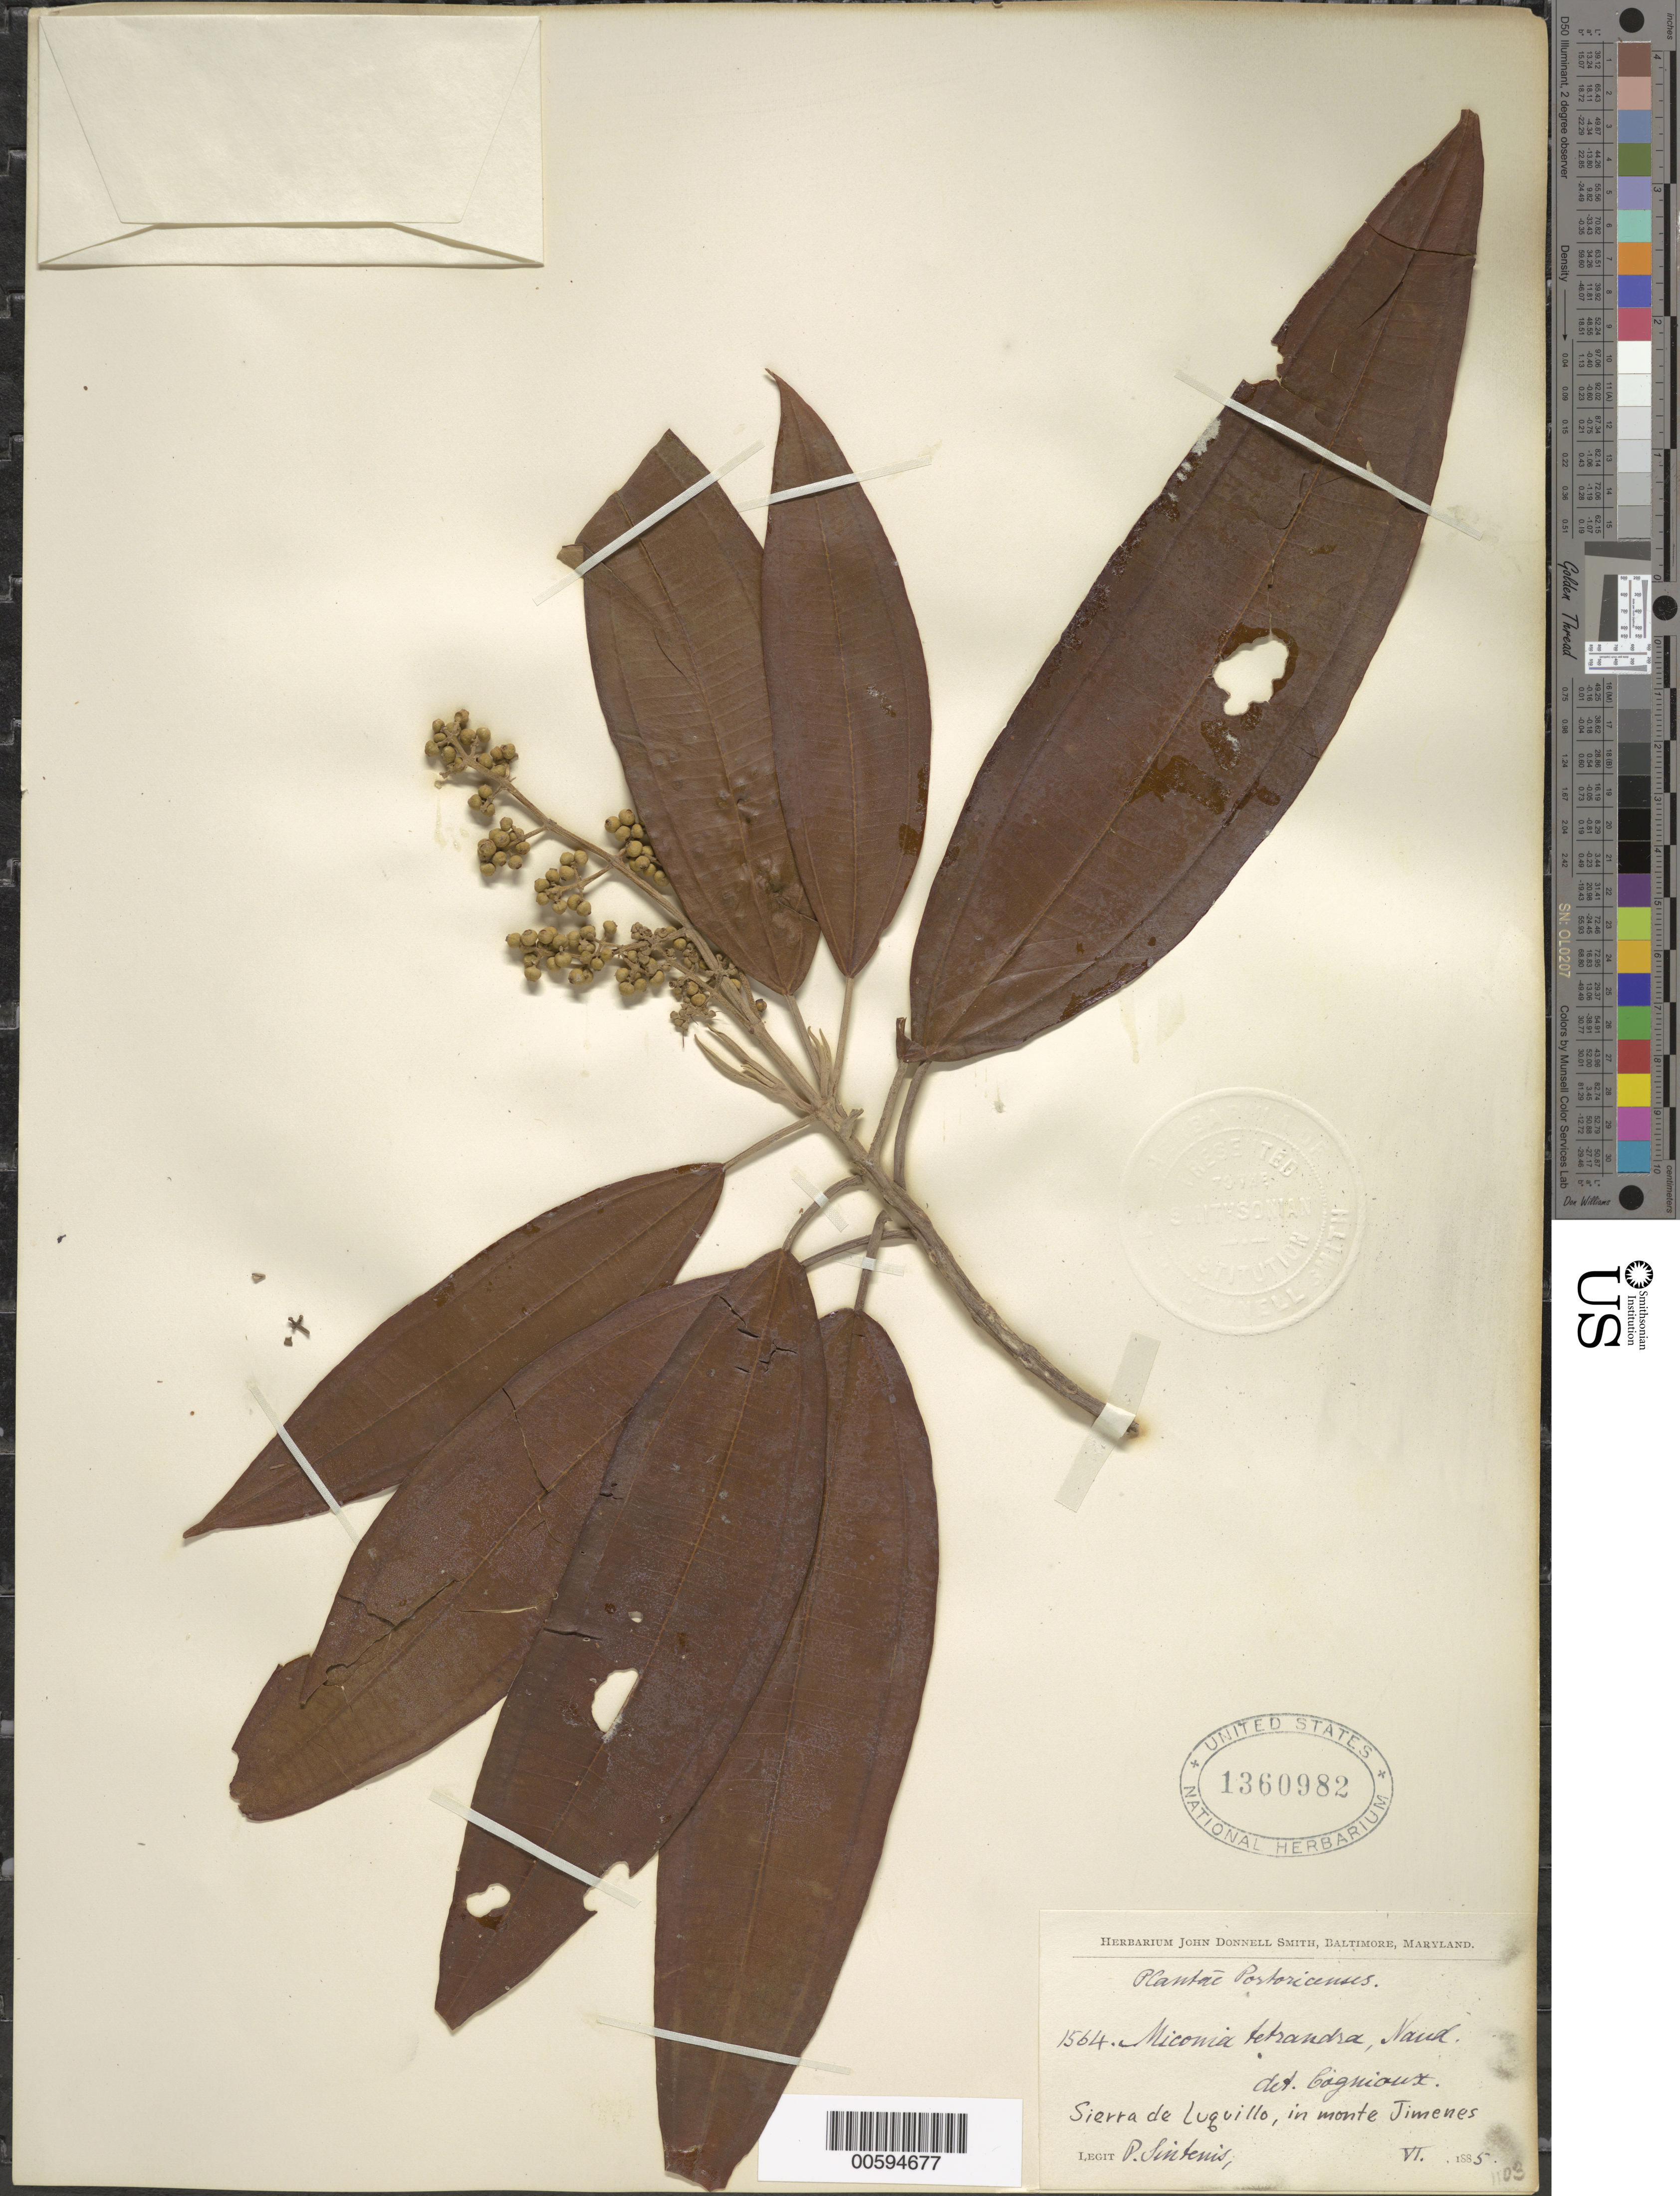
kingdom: Plantae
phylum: Tracheophyta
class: Magnoliopsida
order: Myrtales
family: Melastomataceae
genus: Miconia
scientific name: Miconia tetrandra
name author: (Sw.) D. Don ex G. Don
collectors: P. Sintenis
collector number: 1564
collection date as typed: Apr 1885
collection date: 1885-04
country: Puerto Rico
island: Greater Antilles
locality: Sierra de Luquillo, monte Jimenes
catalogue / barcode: US 1360982